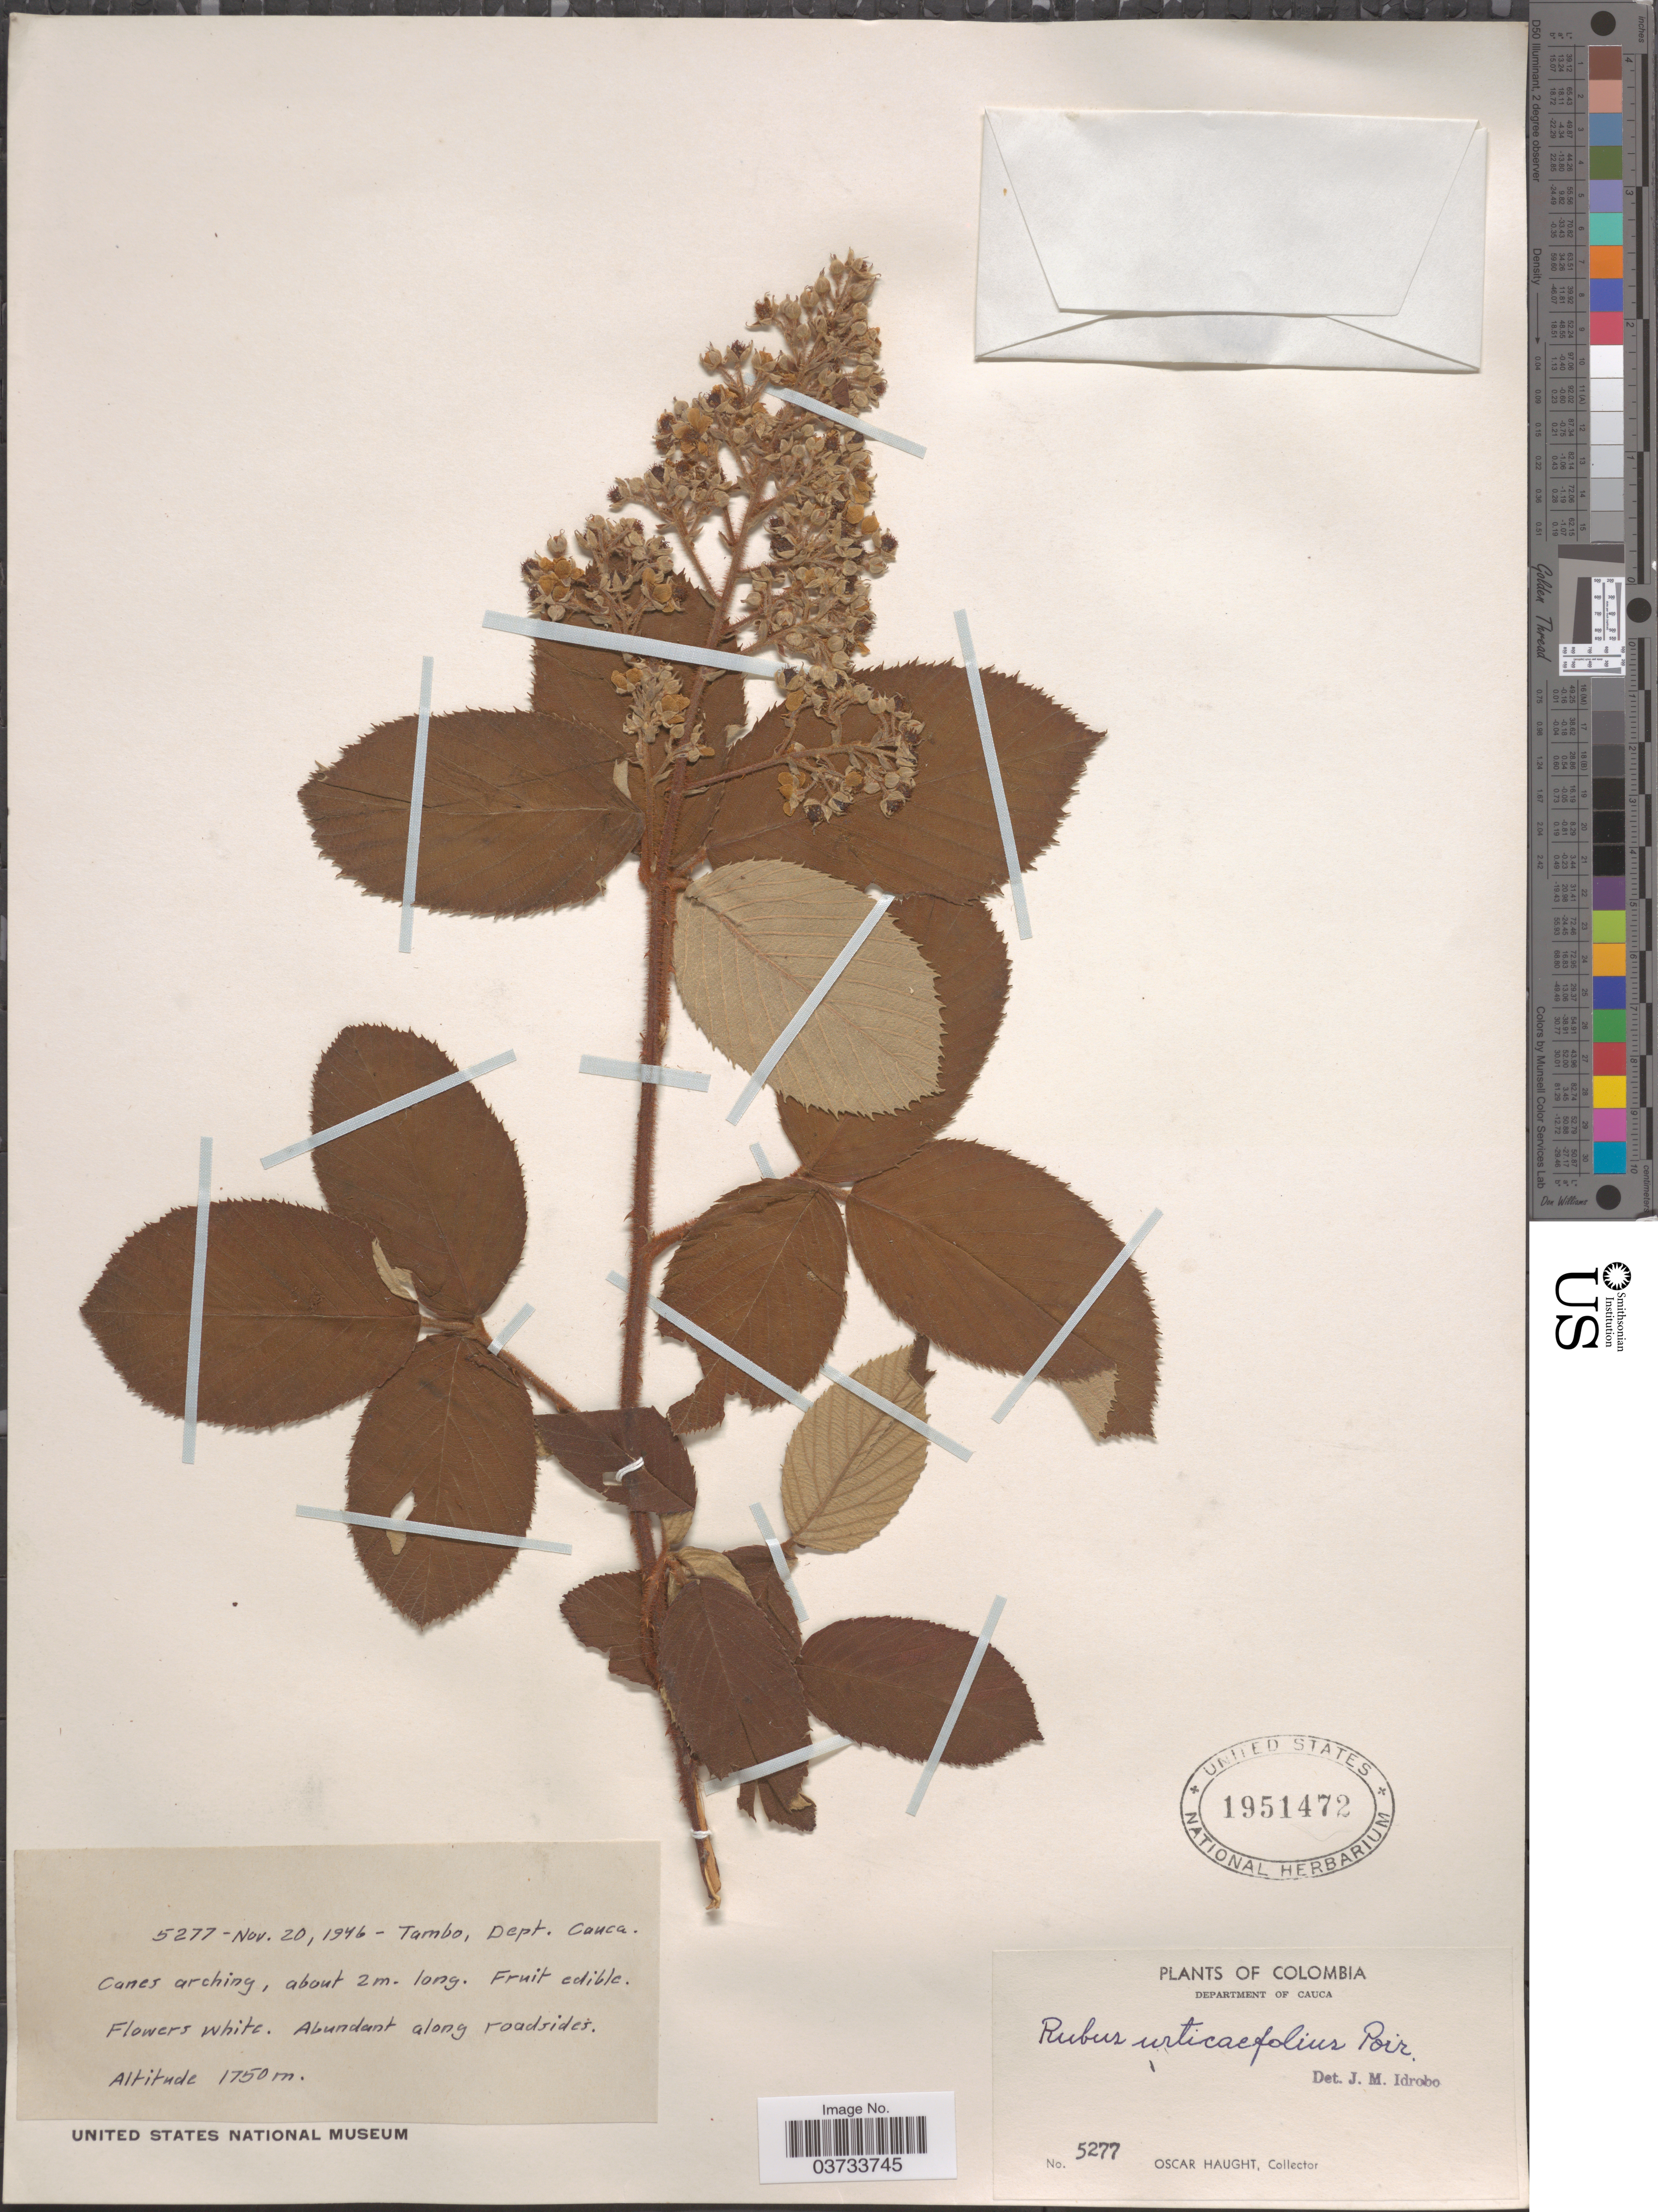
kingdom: Plantae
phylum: Tracheophyta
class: Magnoliopsida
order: Rosales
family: Rosaceae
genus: Rubus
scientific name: Rubus urticifolius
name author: Poir.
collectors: O. Haught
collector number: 5277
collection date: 1946-11-20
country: Colombia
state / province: Cauca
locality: Department of Cauca. Tambo.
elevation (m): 1750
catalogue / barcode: US 1951472